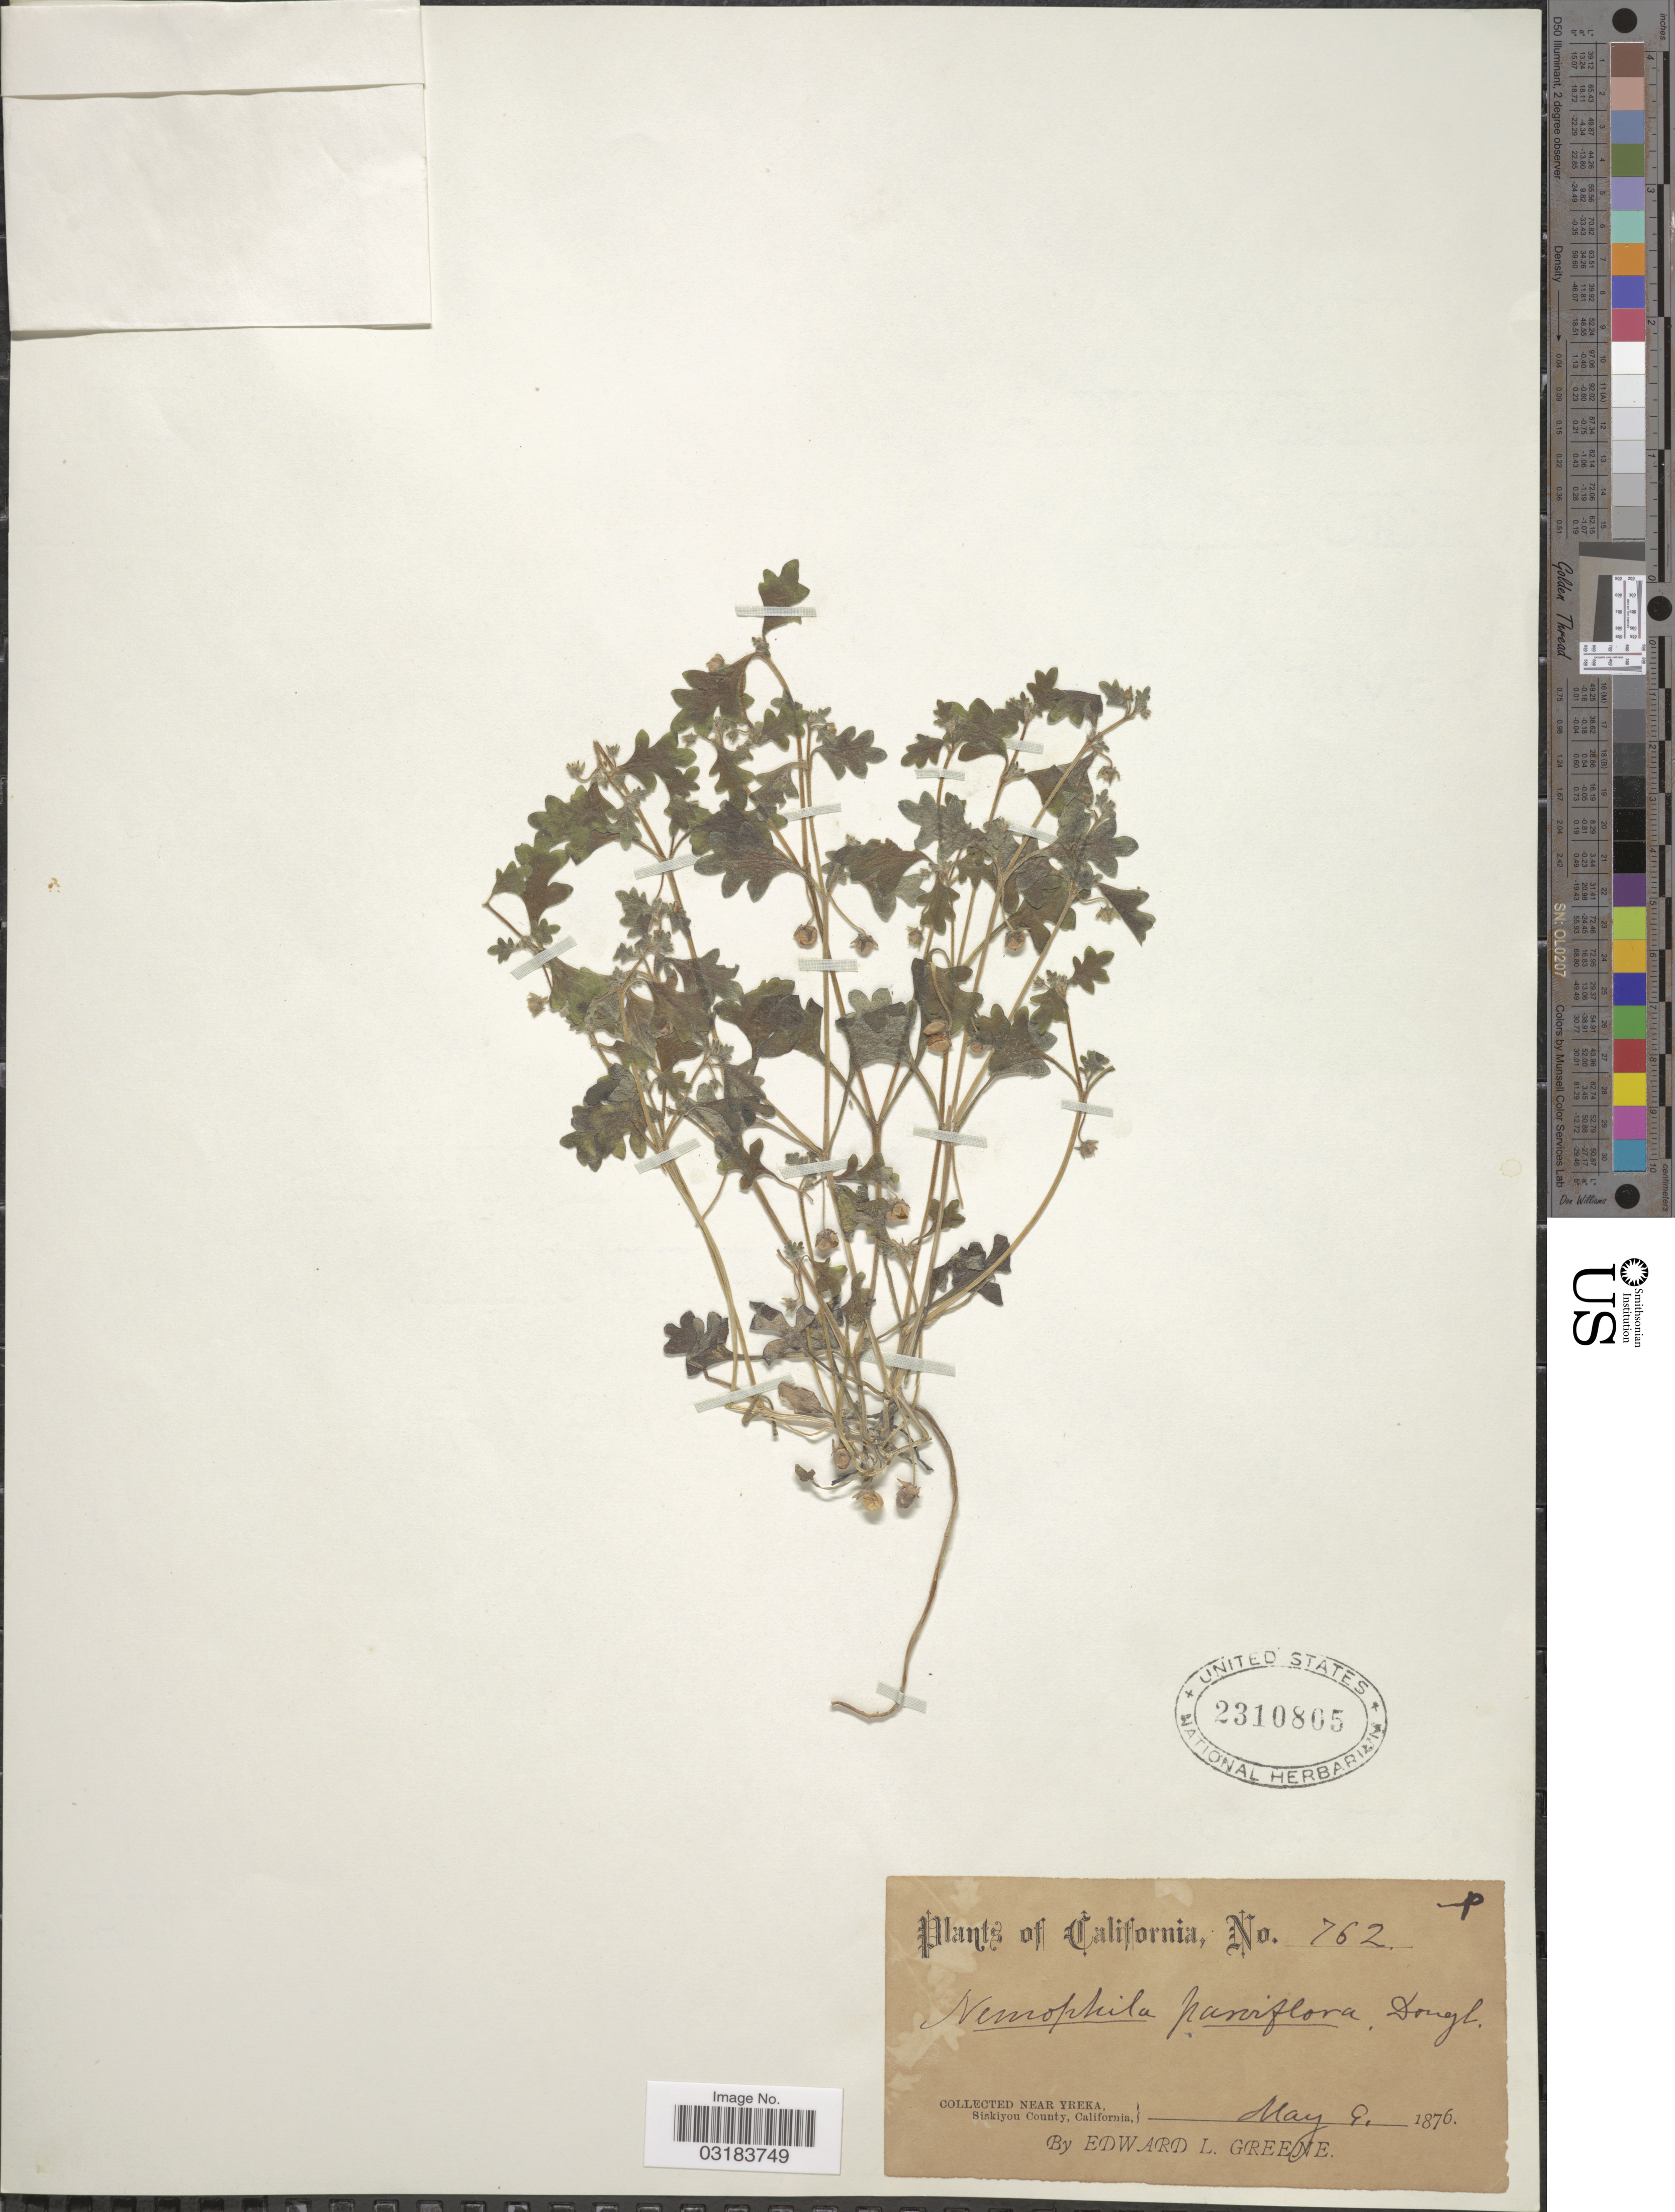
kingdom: Plantae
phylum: Tracheophyta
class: Magnoliopsida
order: Boraginales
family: Hydrophyllaceae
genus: Nemophila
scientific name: Nemophila parviflora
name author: Douglas ex Benth.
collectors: E. L. Greene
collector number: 762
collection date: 1876-05-09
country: United States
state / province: California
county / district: Siskiyou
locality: Near Yreka, Siskiyou County.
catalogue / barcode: US 2310805